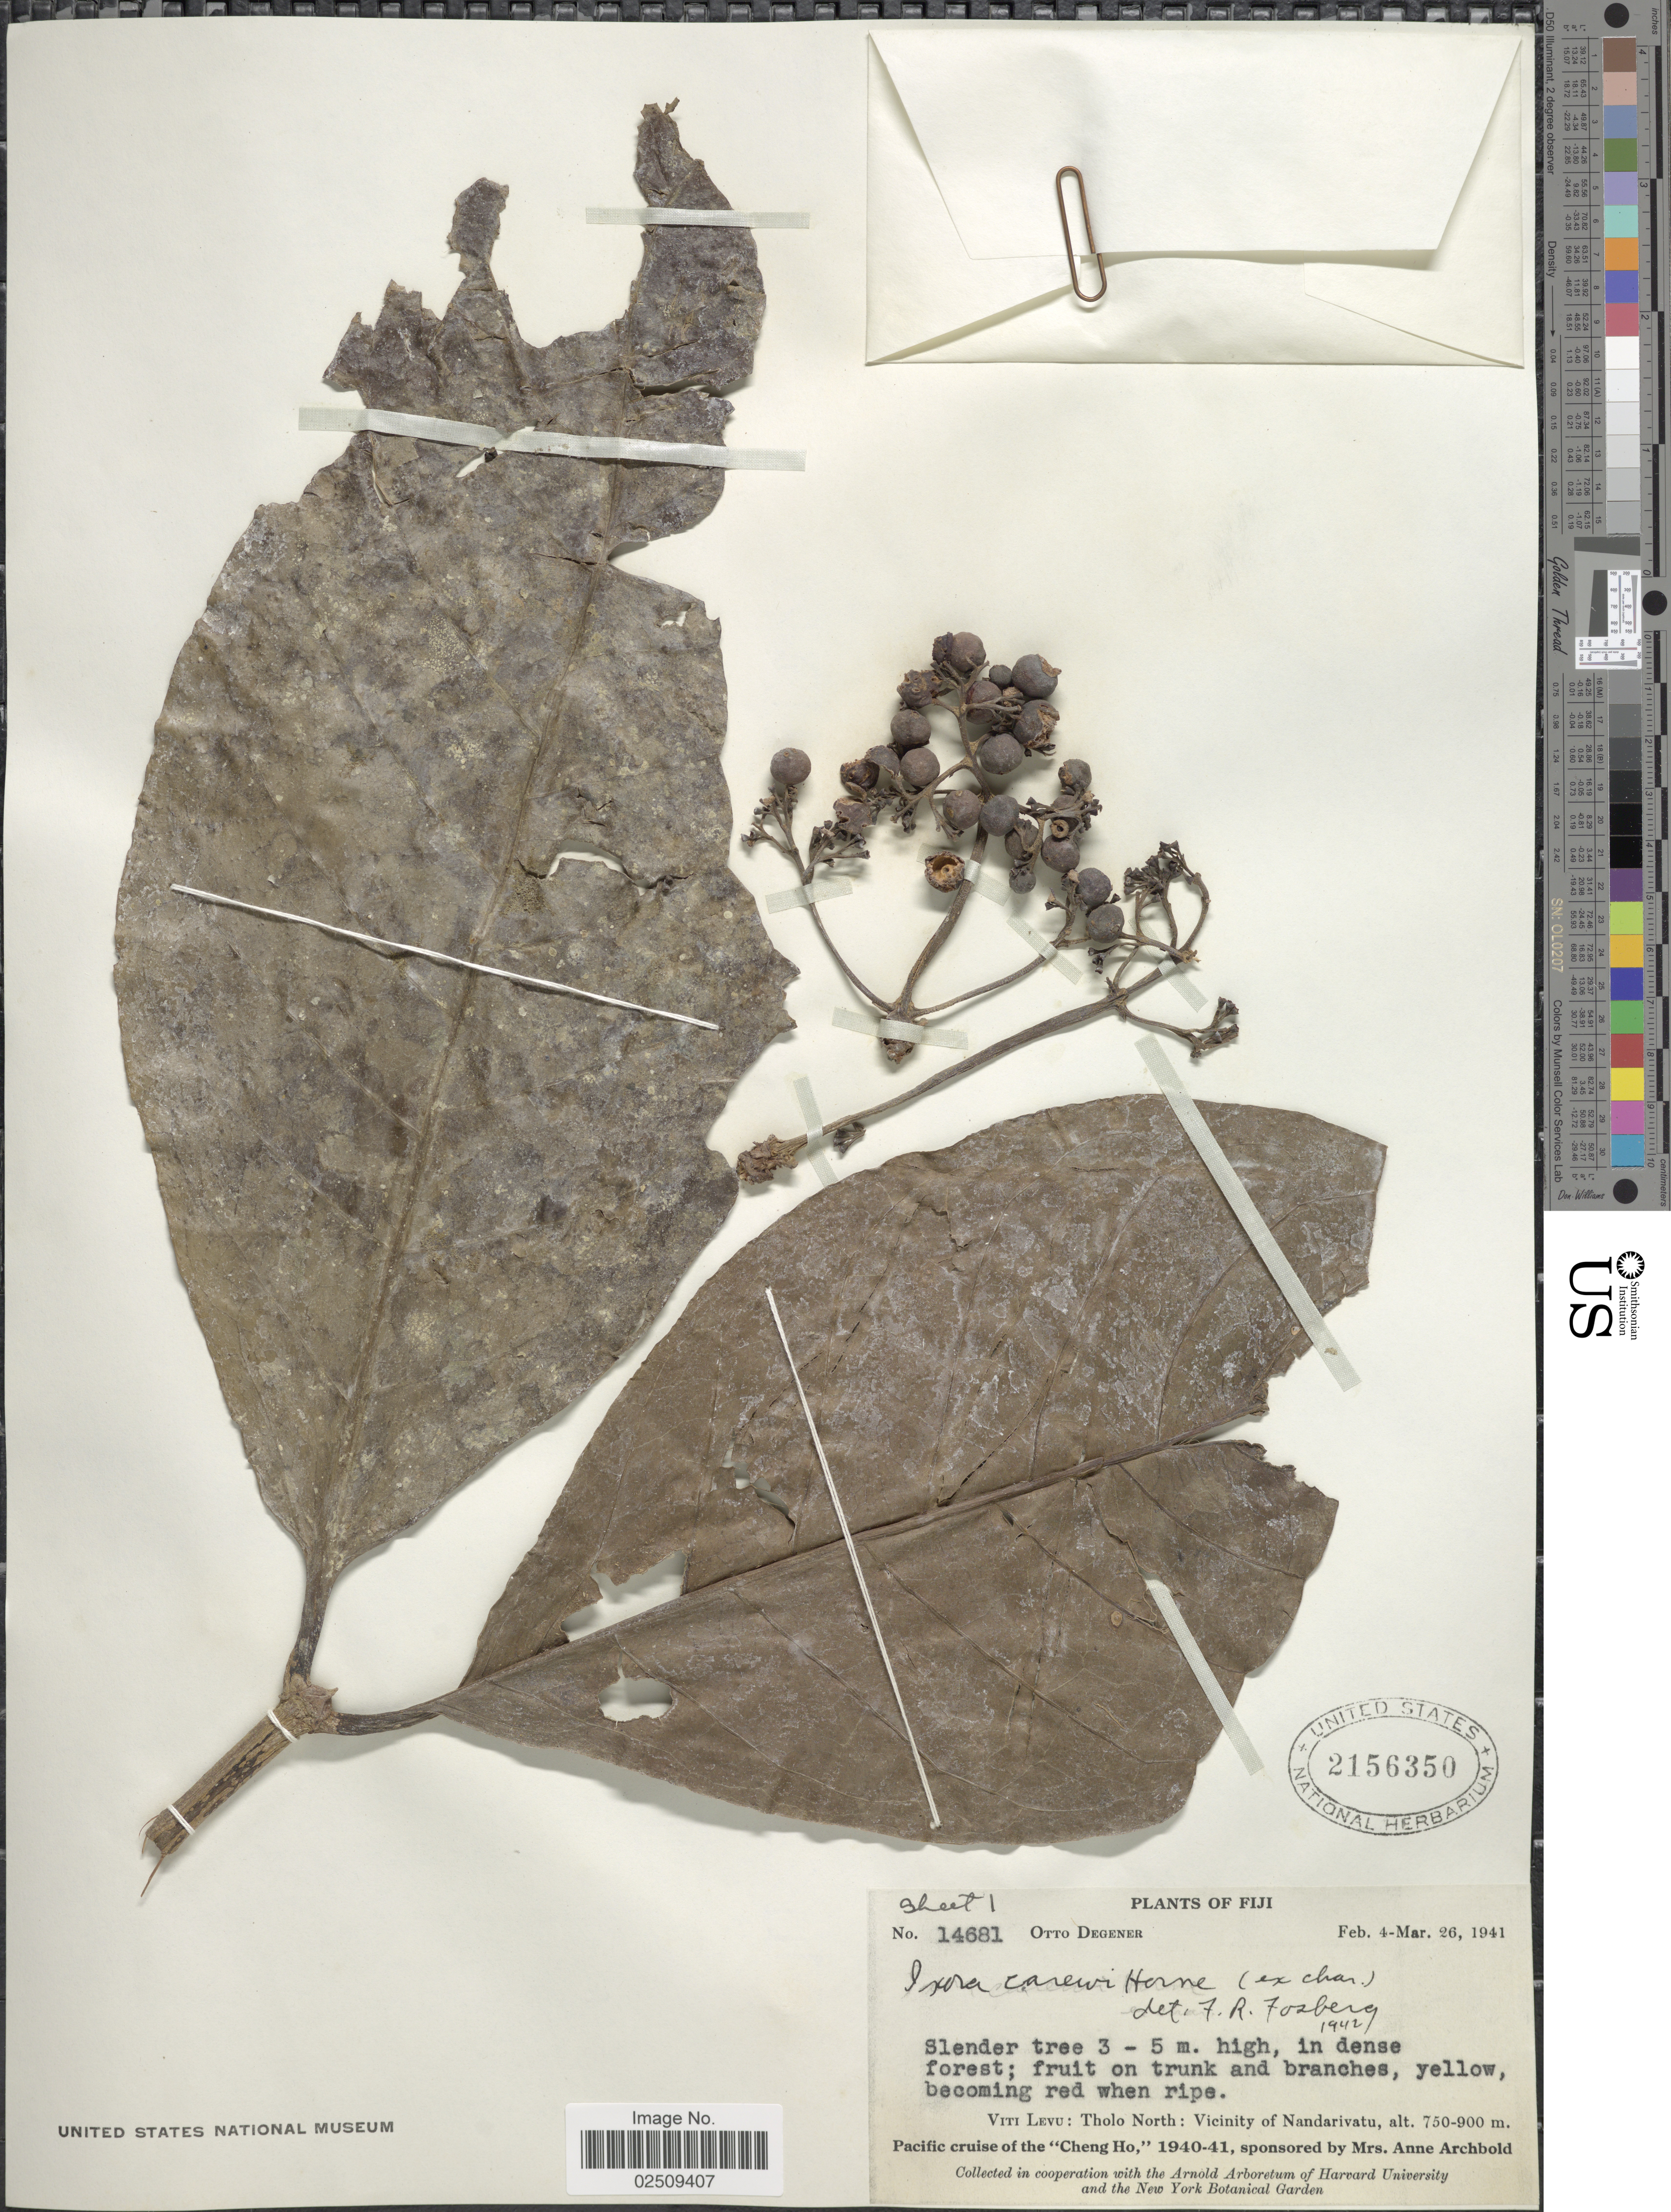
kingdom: Plantae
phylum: Tracheophyta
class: Magnoliopsida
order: Gentianales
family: Rubiaceae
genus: Ixora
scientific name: Ixora carewii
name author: Horne ex Baker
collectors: O. Degener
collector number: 14681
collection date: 1941-02-04/1941-03-26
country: Fiji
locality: In dense forest, Viti Levu: Tholo North: Vicinity of Nandarivatu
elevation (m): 750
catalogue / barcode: US 2156350